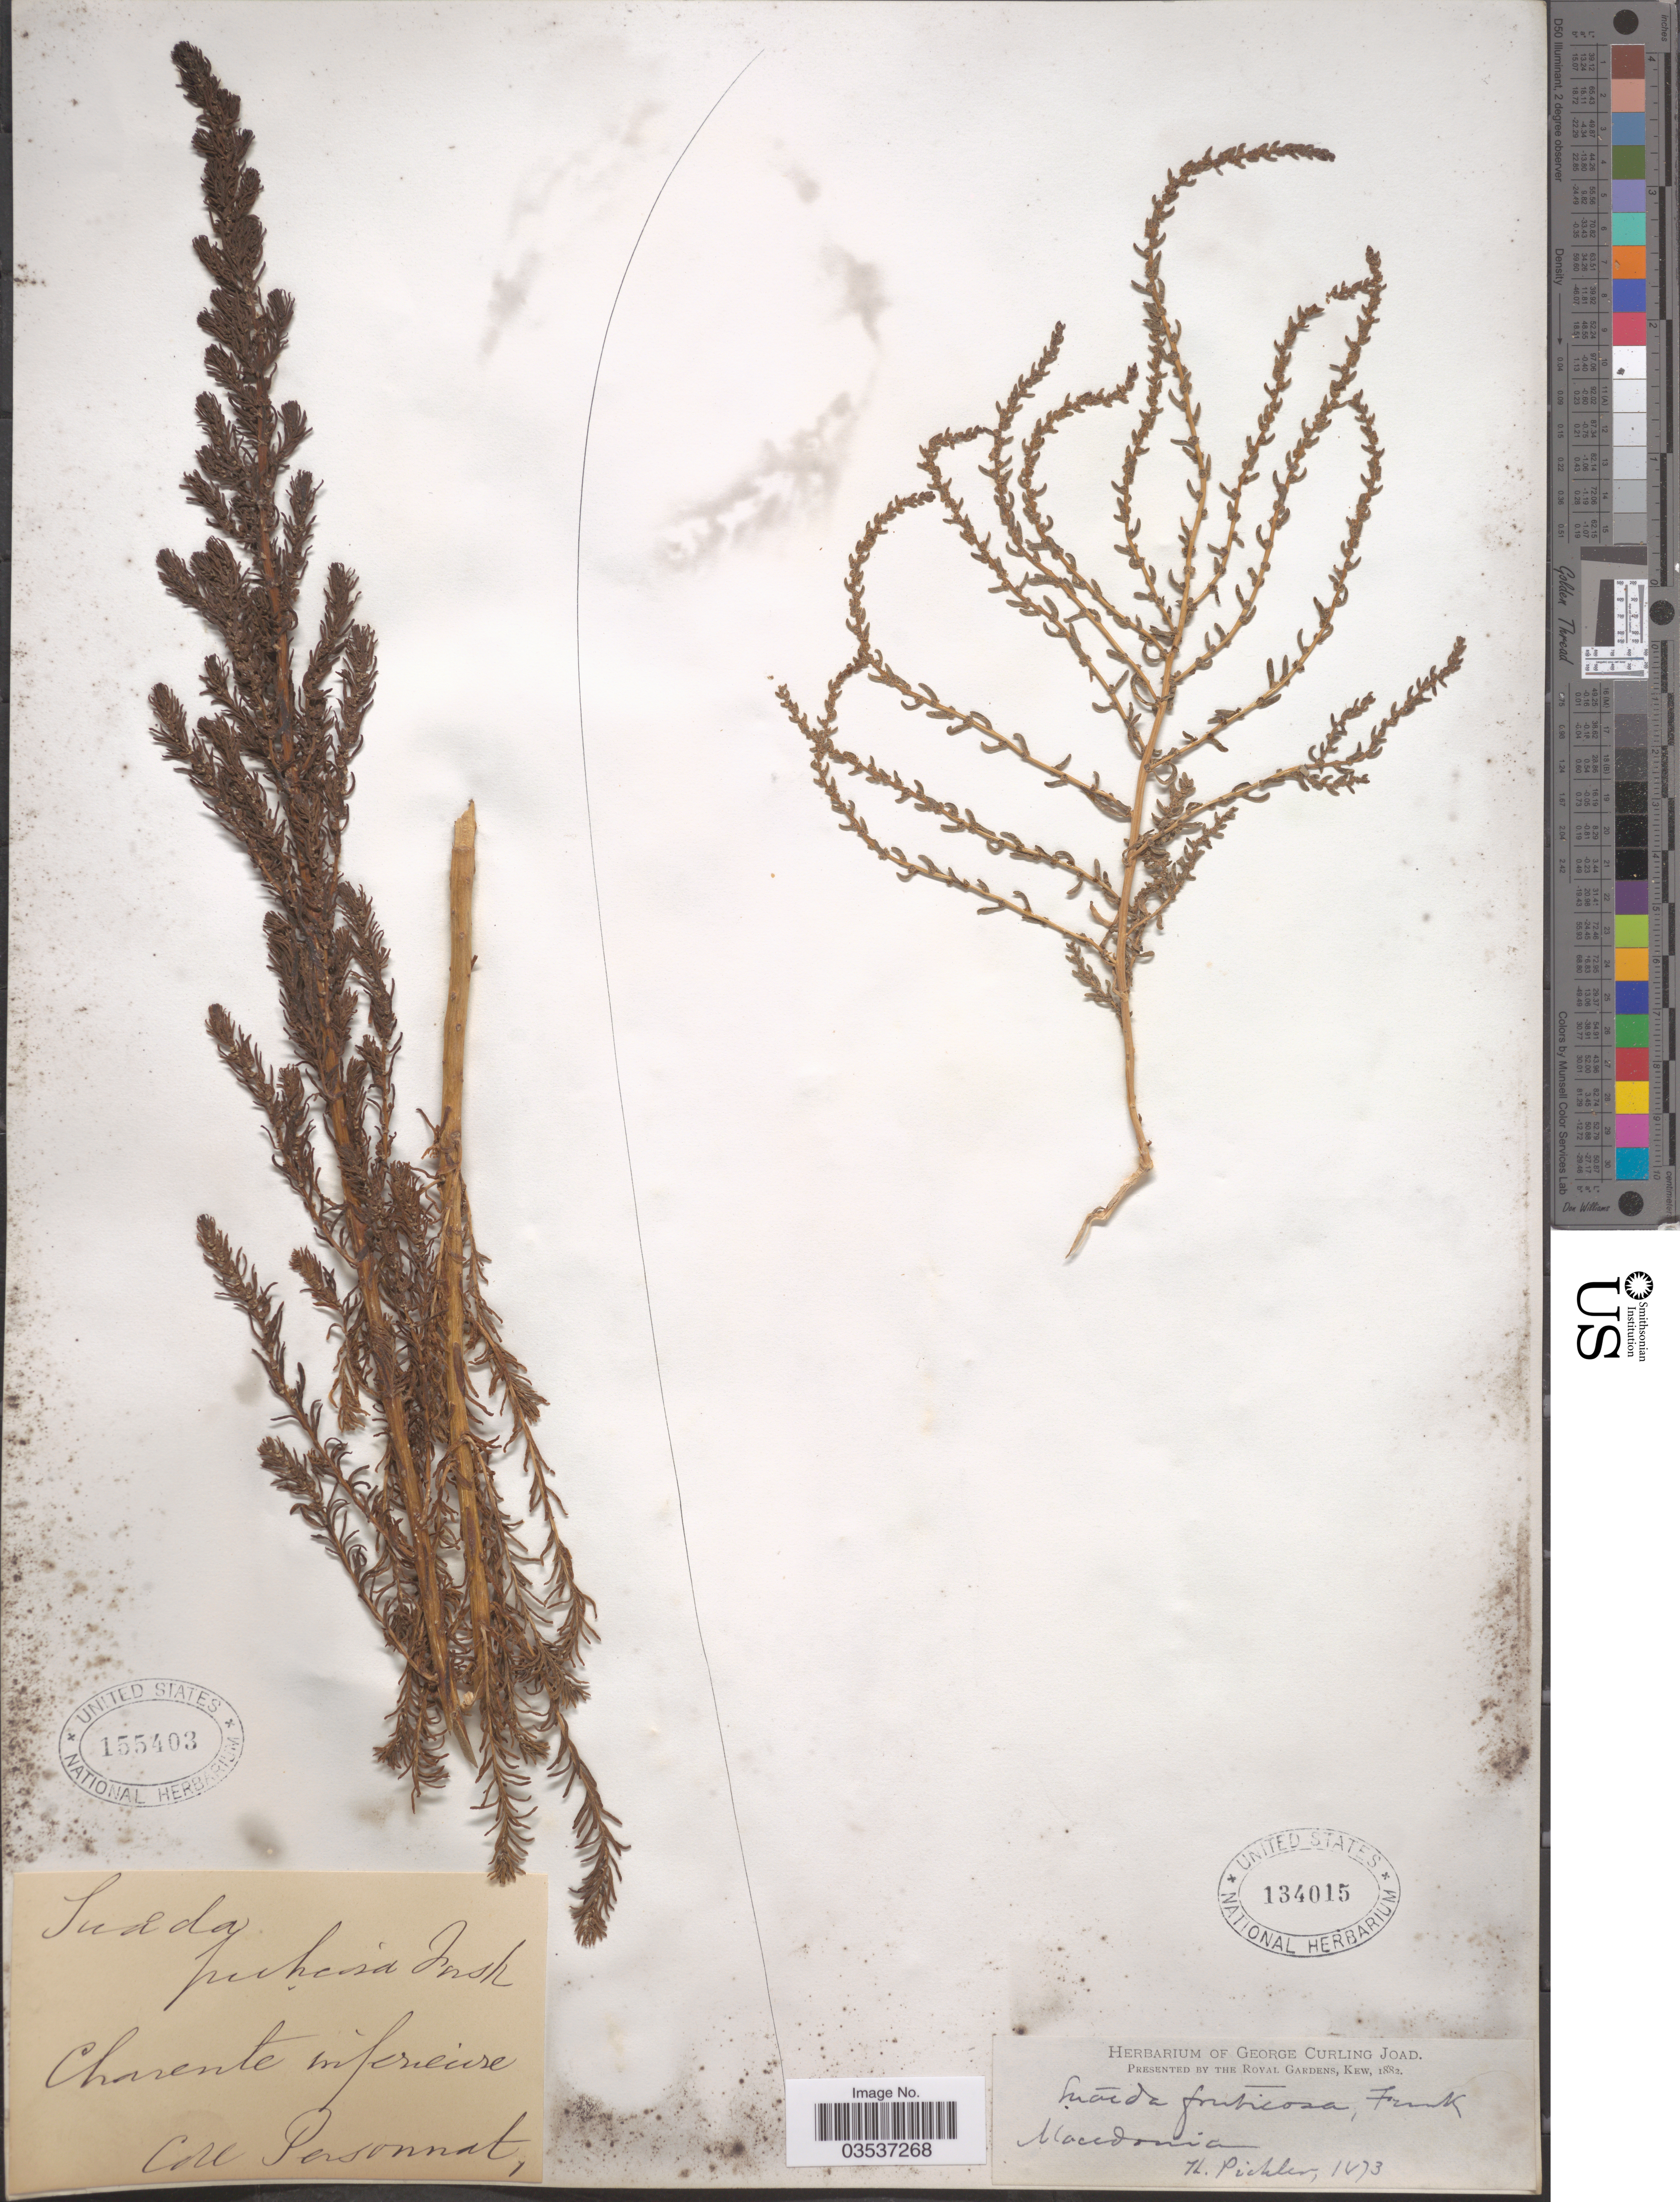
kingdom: Plantae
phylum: Tracheophyta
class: Magnoliopsida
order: Caryophyllales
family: Amaranthaceae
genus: Suaeda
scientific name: Suaeda fruticosa auct. non Forssk.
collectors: T. Pichler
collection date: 1873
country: North Macedonia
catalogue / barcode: US 134015-2